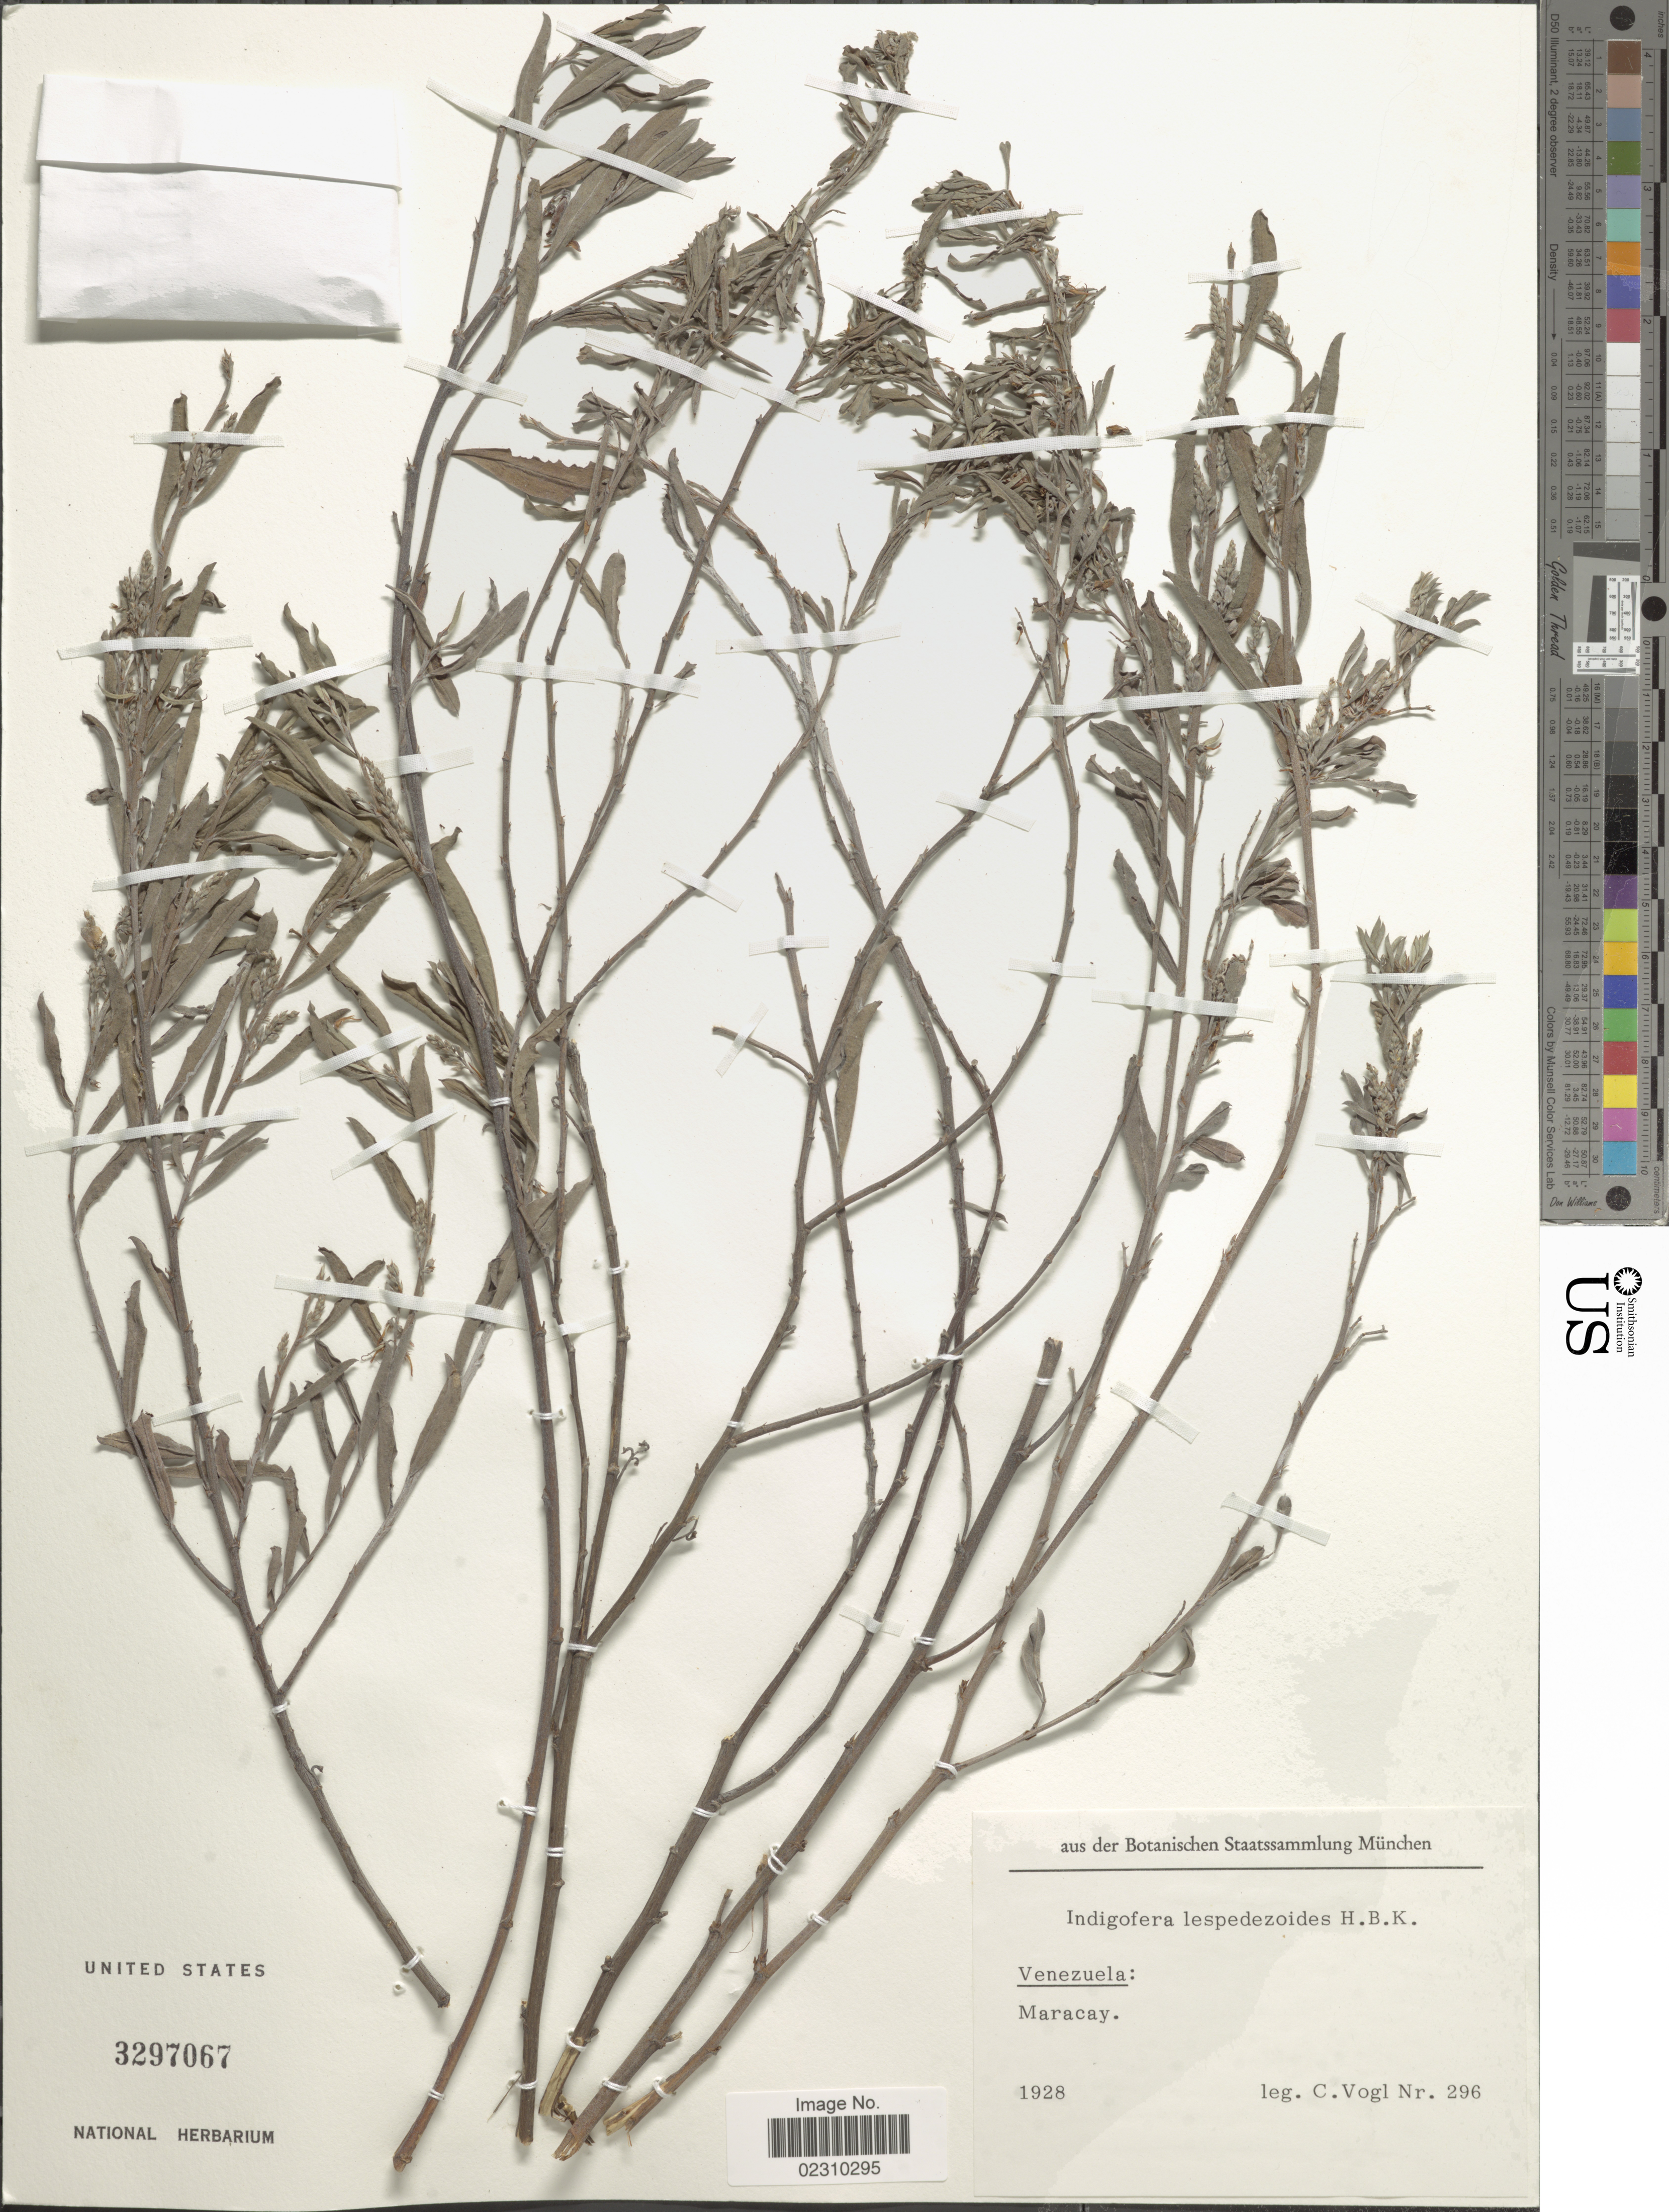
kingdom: Plantae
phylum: Tracheophyta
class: Magnoliopsida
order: Fabales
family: Fabaceae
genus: Indigofera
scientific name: Indigofera lespedezioides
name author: Kunth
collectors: C. Vogl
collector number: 296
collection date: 1928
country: Venezuela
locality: Venezuela, Maracay.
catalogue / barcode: US 3297067